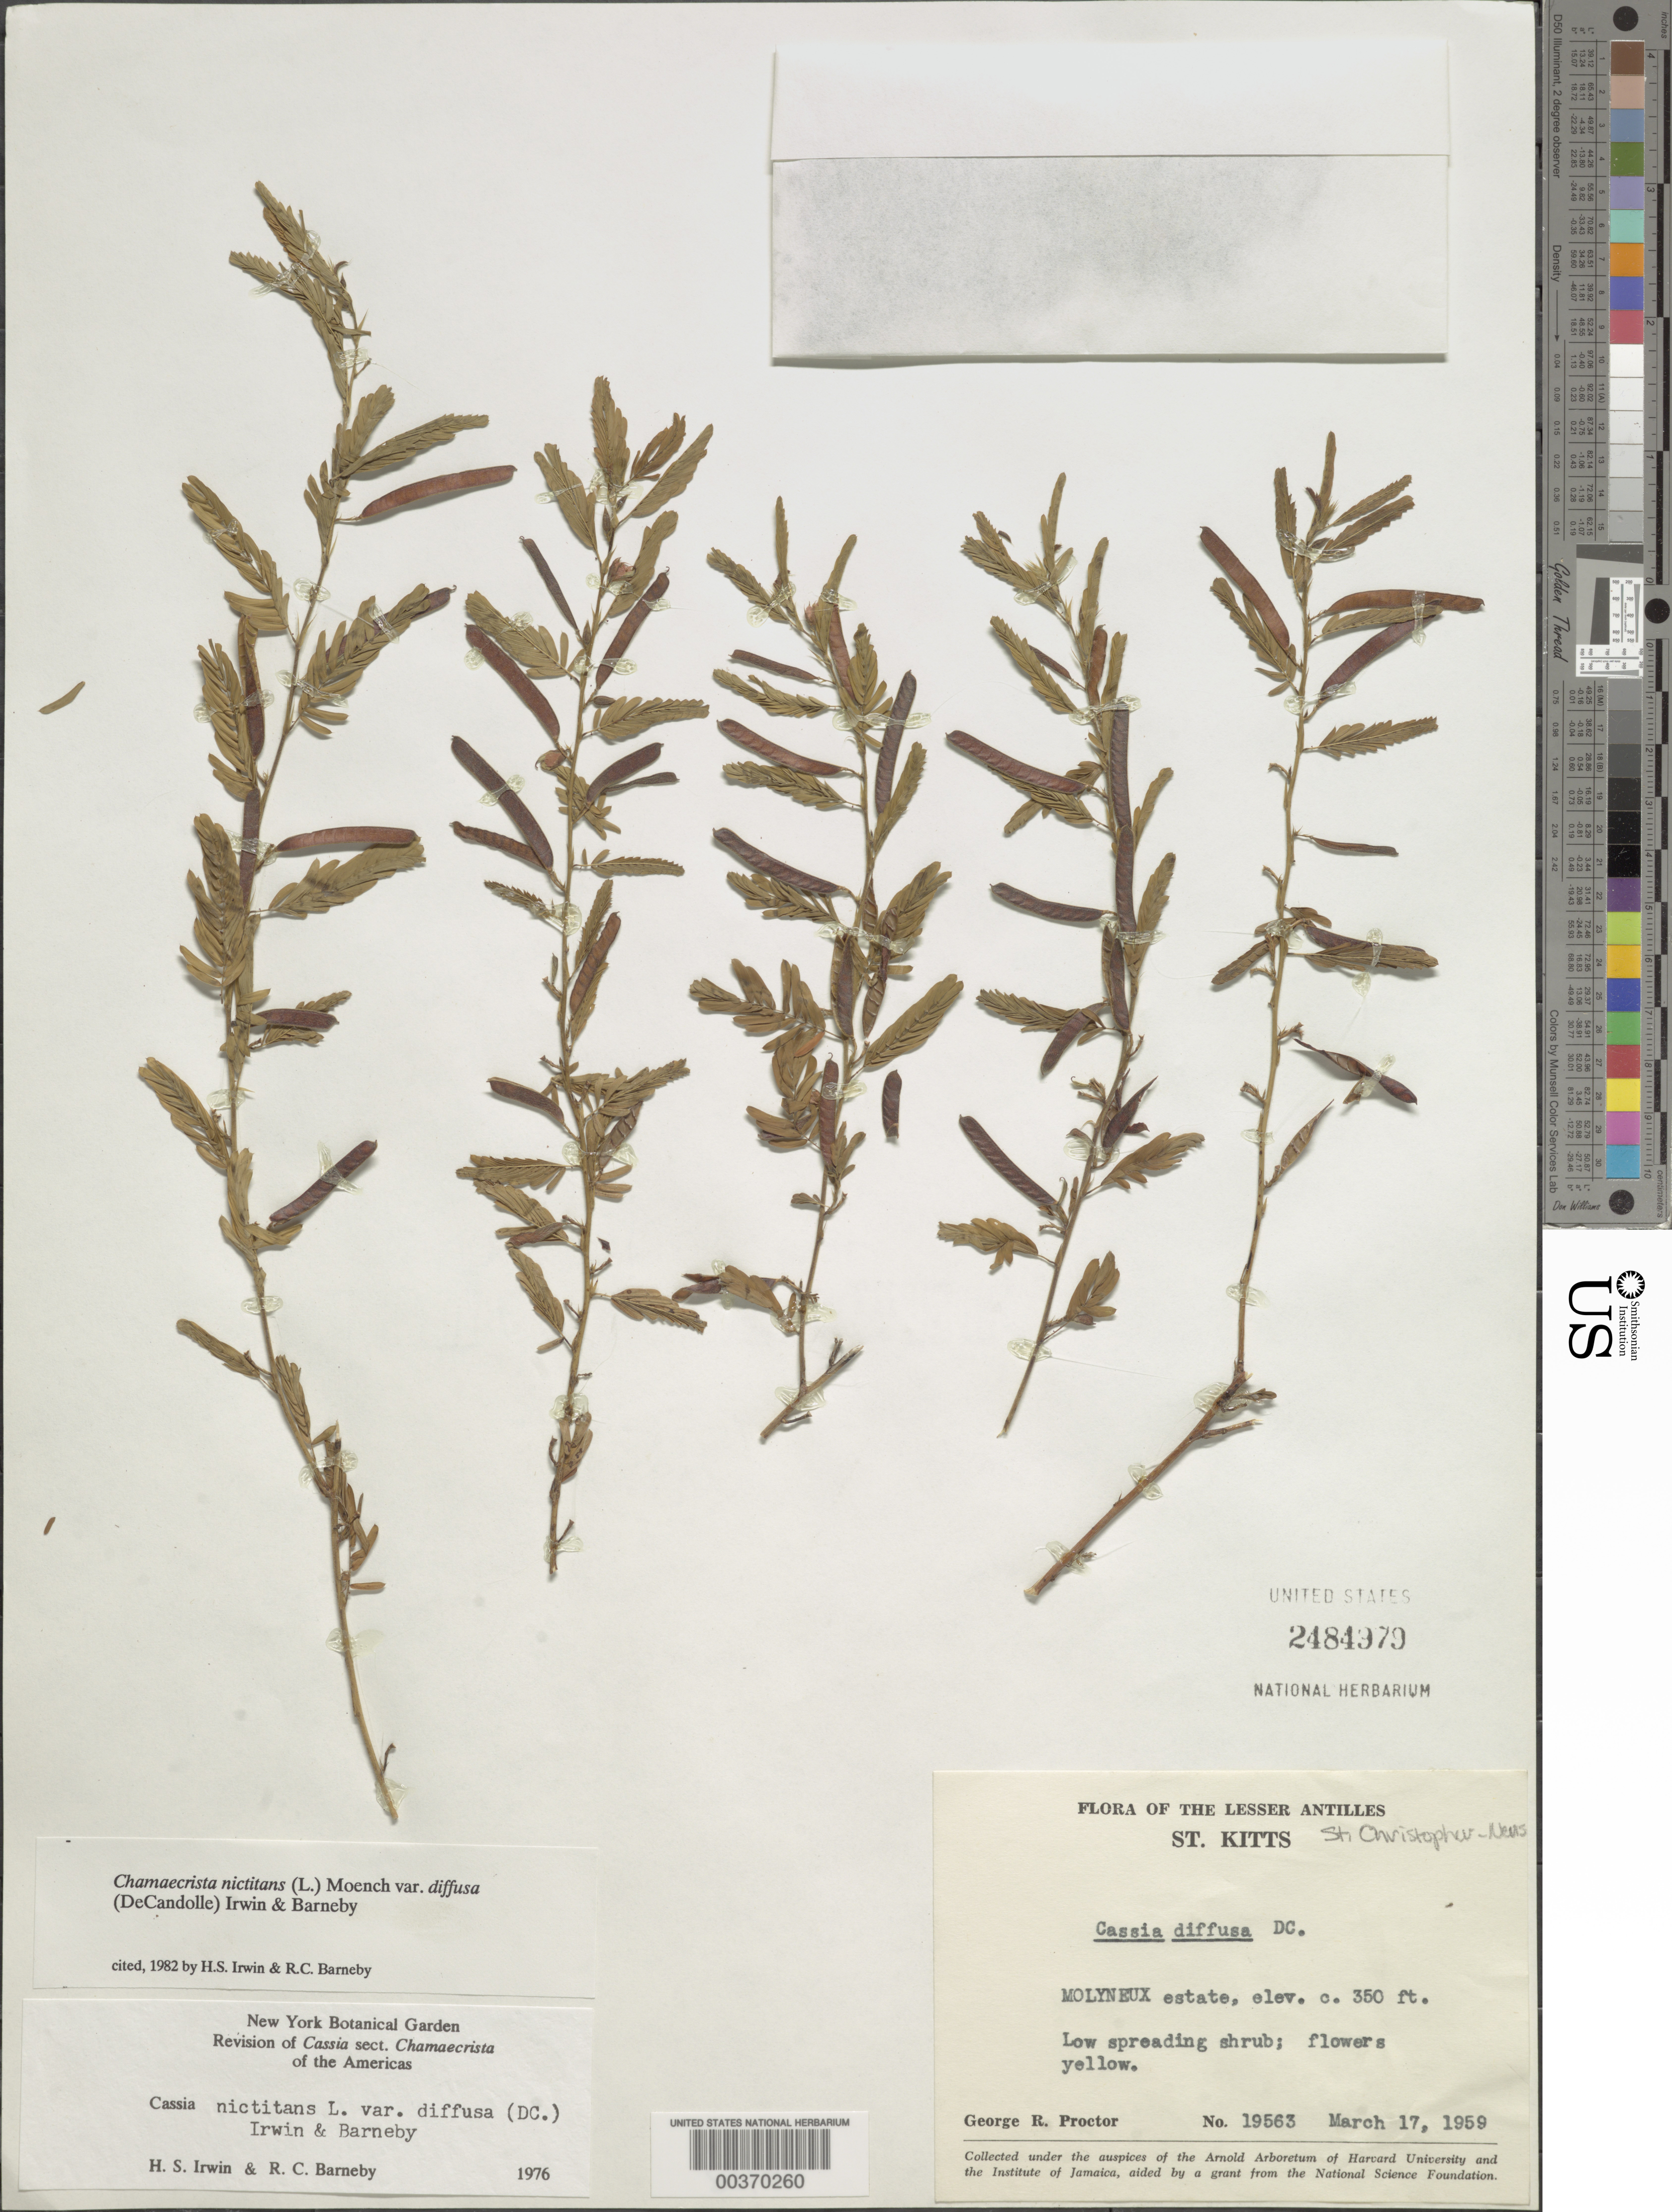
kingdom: Plantae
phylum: Tracheophyta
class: Magnoliopsida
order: Fabales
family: Fabaceae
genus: Chamaecrista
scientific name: Chamaecrista nictitans var. diffusa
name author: (DC.) H.S. Irwin & Barneby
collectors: G. R. Proctor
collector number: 19563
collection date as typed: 17 Mar 1959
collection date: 1959-03-17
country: St. Christopher-Nevis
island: St. Christopher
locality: Molyneux estate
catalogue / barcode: US 2484979